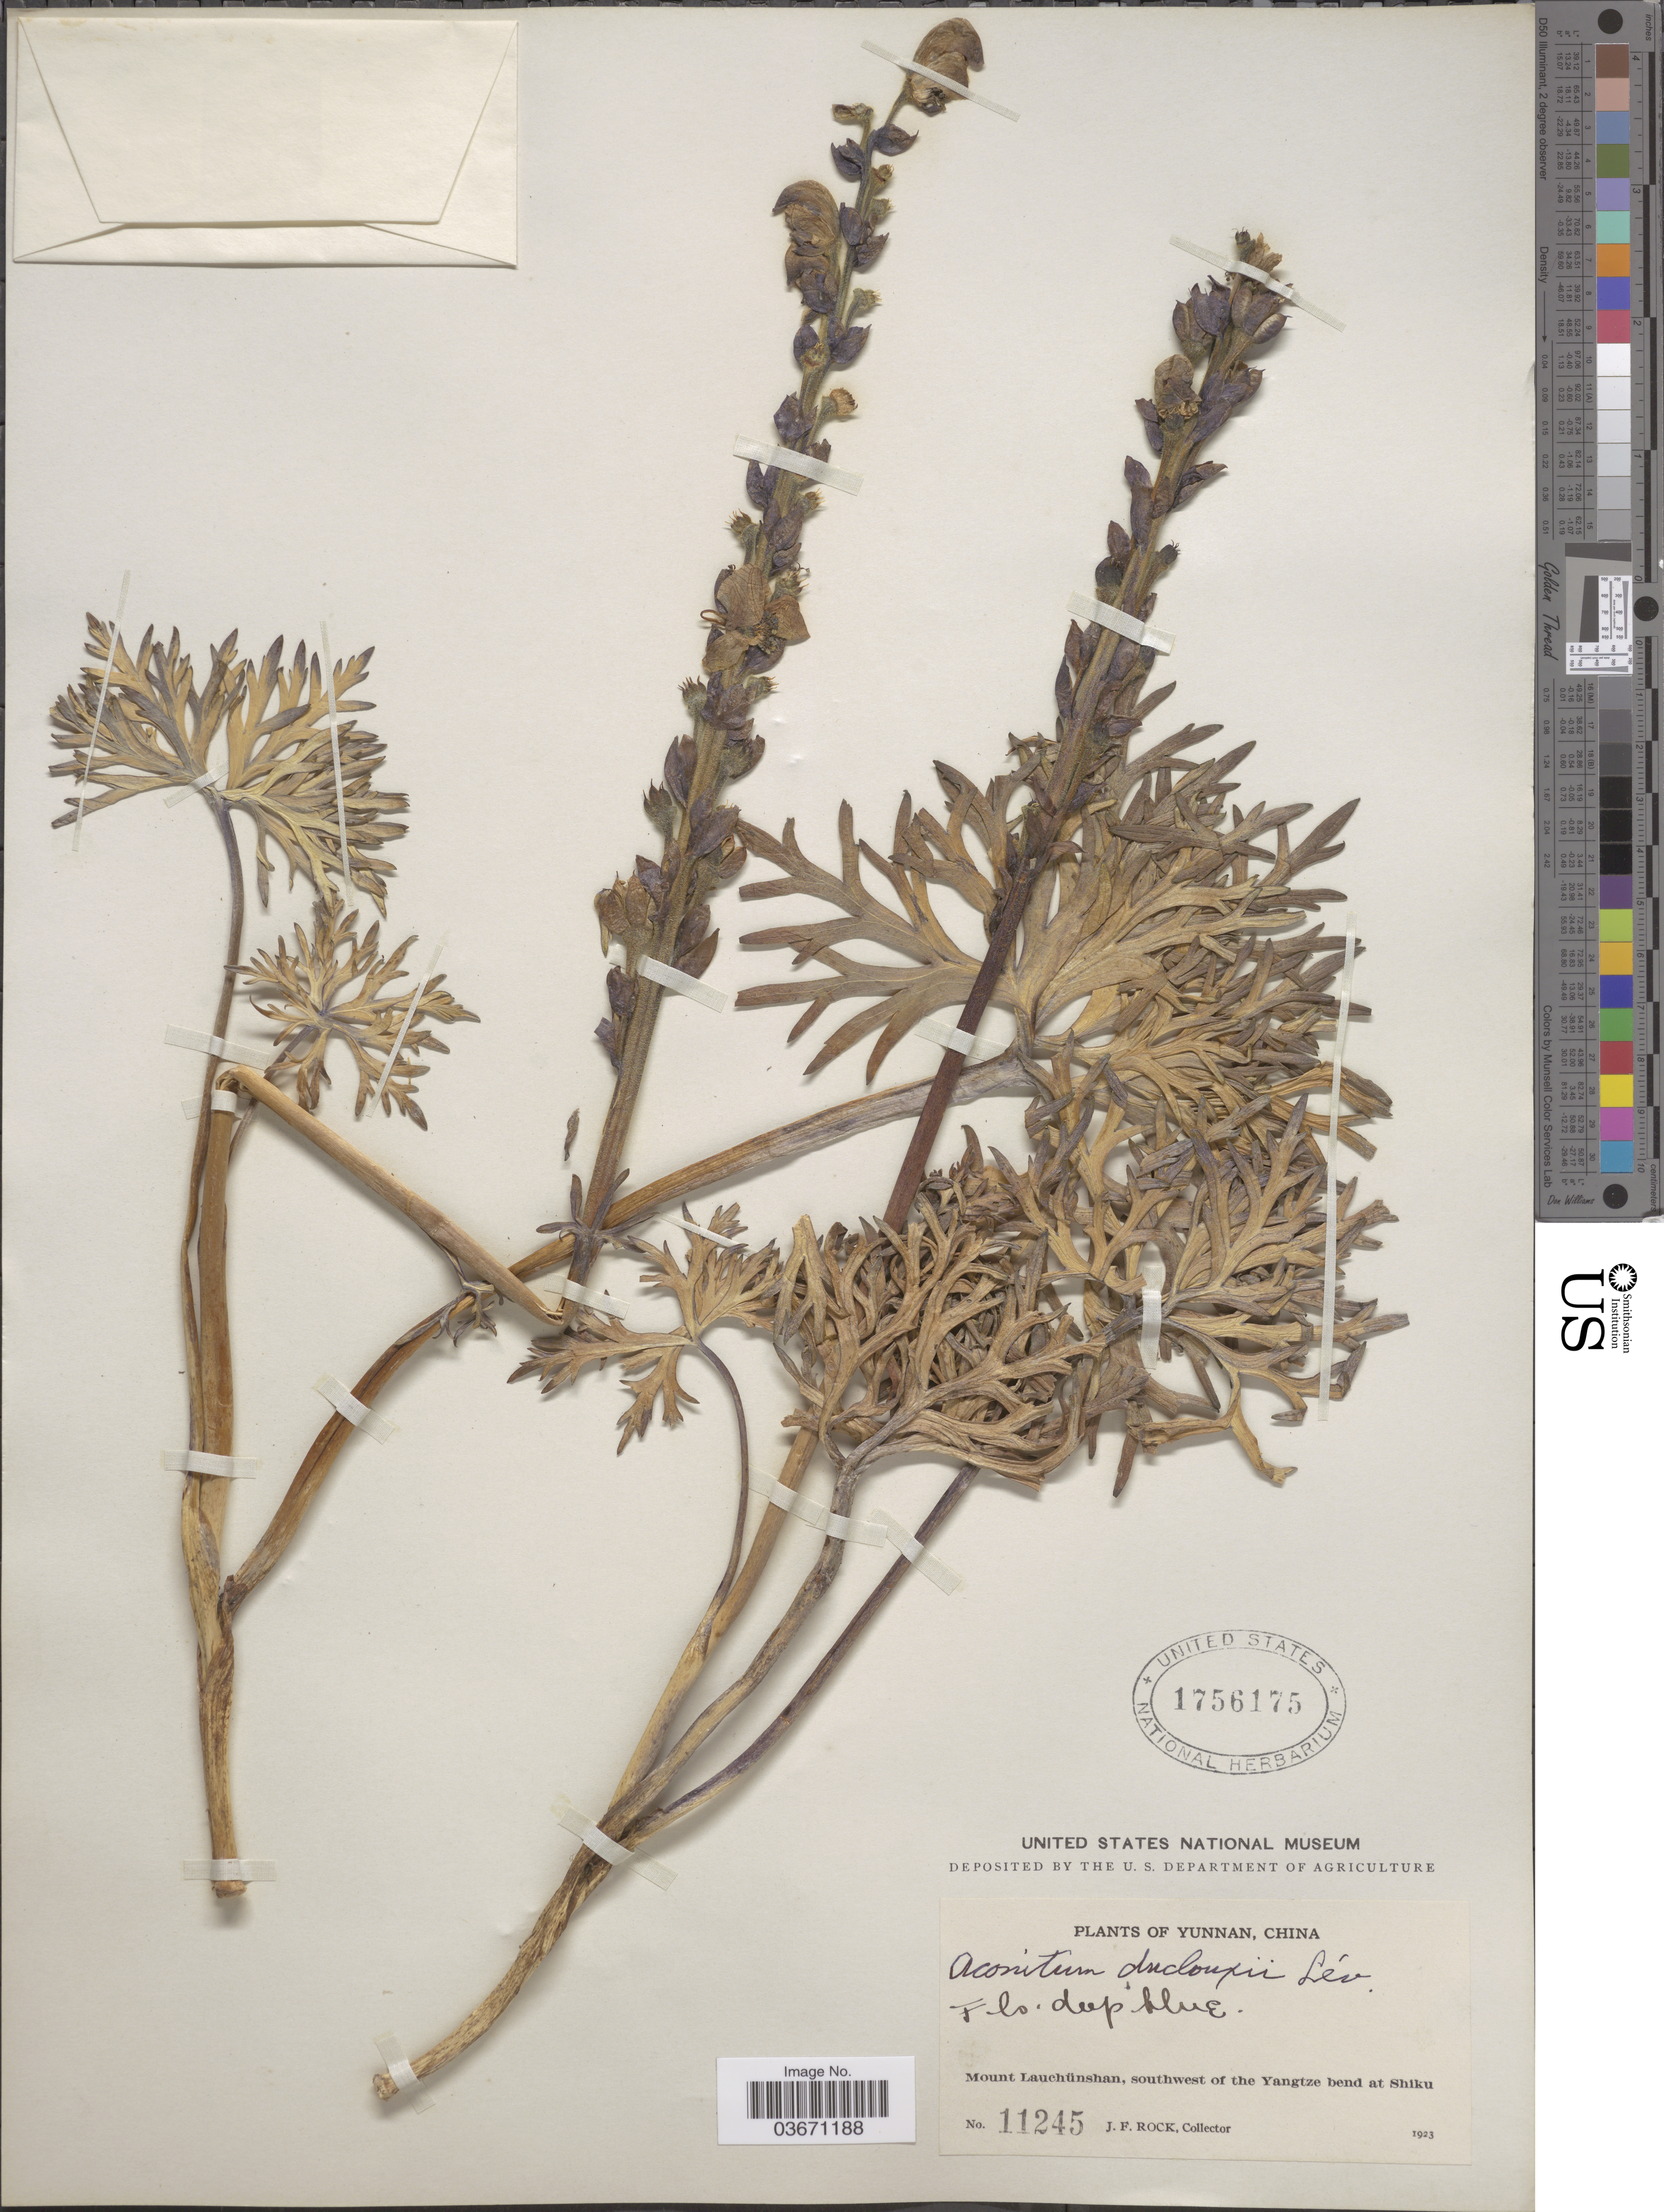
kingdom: Plantae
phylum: Tracheophyta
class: Magnoliopsida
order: Ranunculales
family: Ranunculaceae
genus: Aconitum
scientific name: Aconitum duclouxii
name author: H. Lév.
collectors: J. Rock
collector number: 11245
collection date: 1923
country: China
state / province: Yunnan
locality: Mount Lauchünshan, southwest of the Yangtze bend at Shiku.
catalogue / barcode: US 1756175